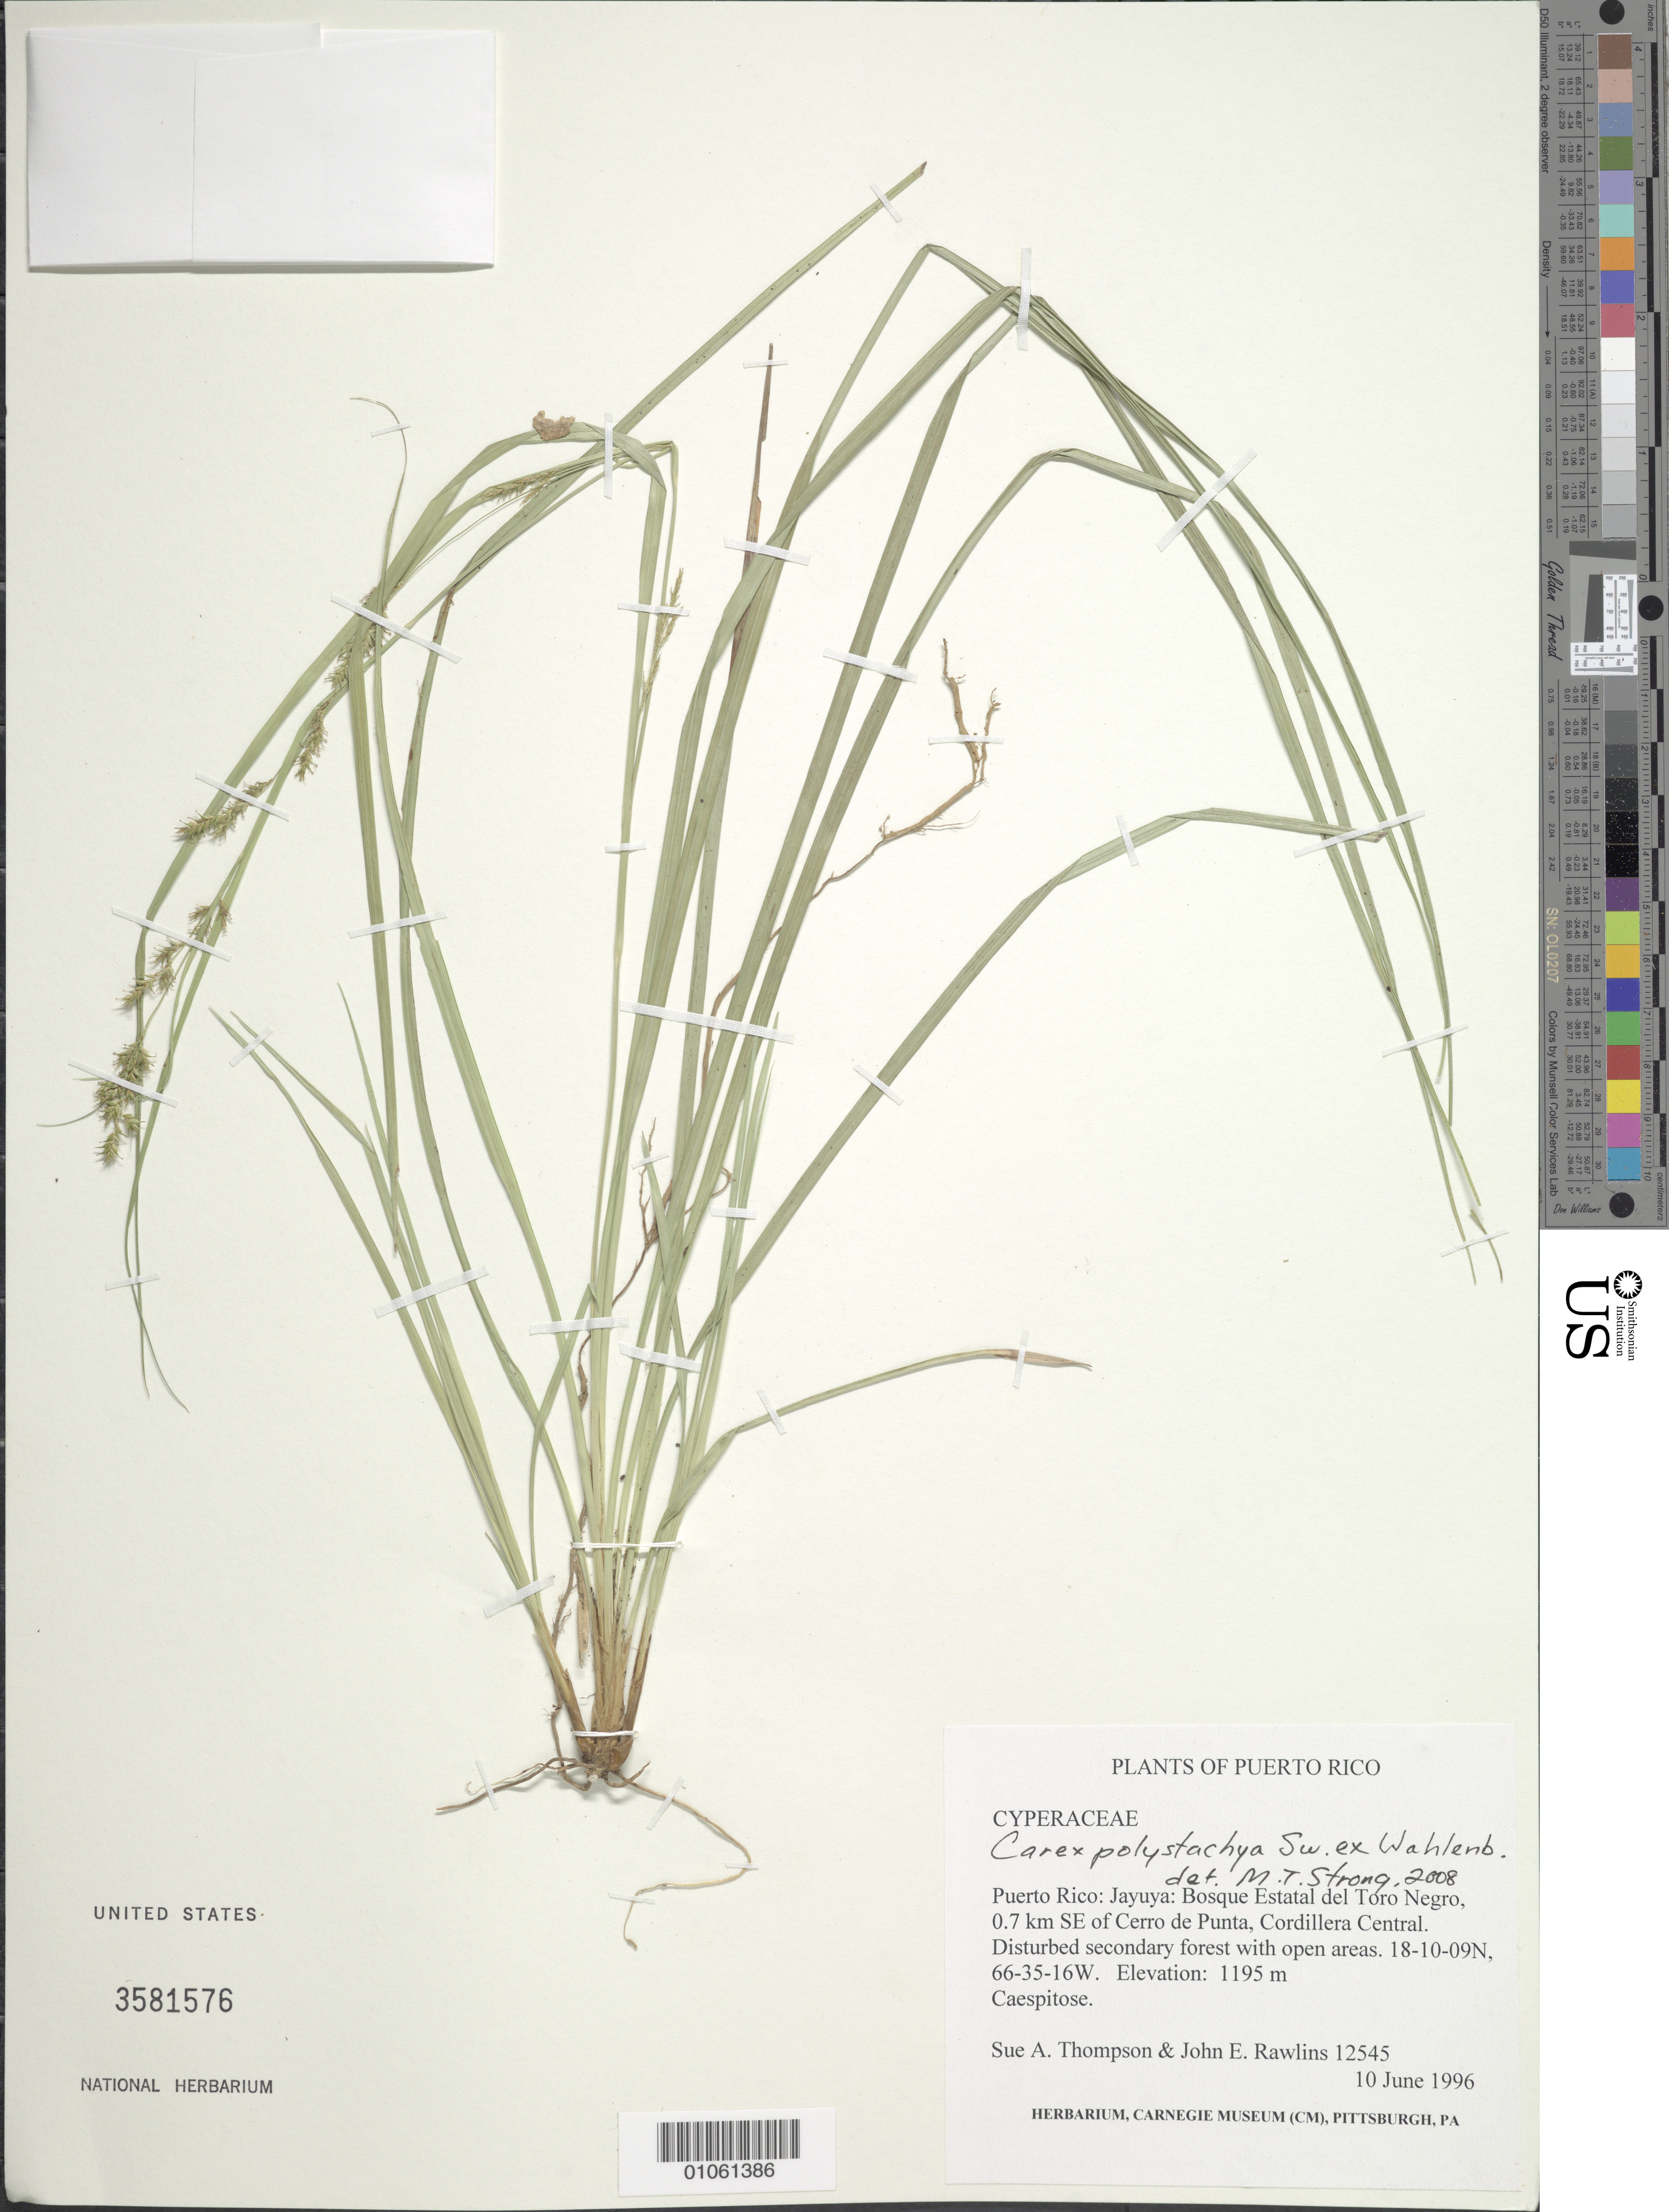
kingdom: Plantae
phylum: Tracheophyta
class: Liliopsida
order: Poales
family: Cyperaceae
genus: Carex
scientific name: Carex polystachya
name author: Sw. ex Wahlenb.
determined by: Strong, M. T., (US), Smithsonian Institution - National Museum of Natural History (UNITED STATES)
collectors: S. A. Thompson & J. Rawlins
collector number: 12545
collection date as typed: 10 Jun 1996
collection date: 1996-06-10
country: Puerto Rico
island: Puerto Rico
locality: Jayuya, Bosque Estatal del Toro Negro, 0.7 km SE of Cerro de Punta, Cordillera Central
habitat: Disturbed secondary forest with open areas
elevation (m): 1195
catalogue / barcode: US 3581576